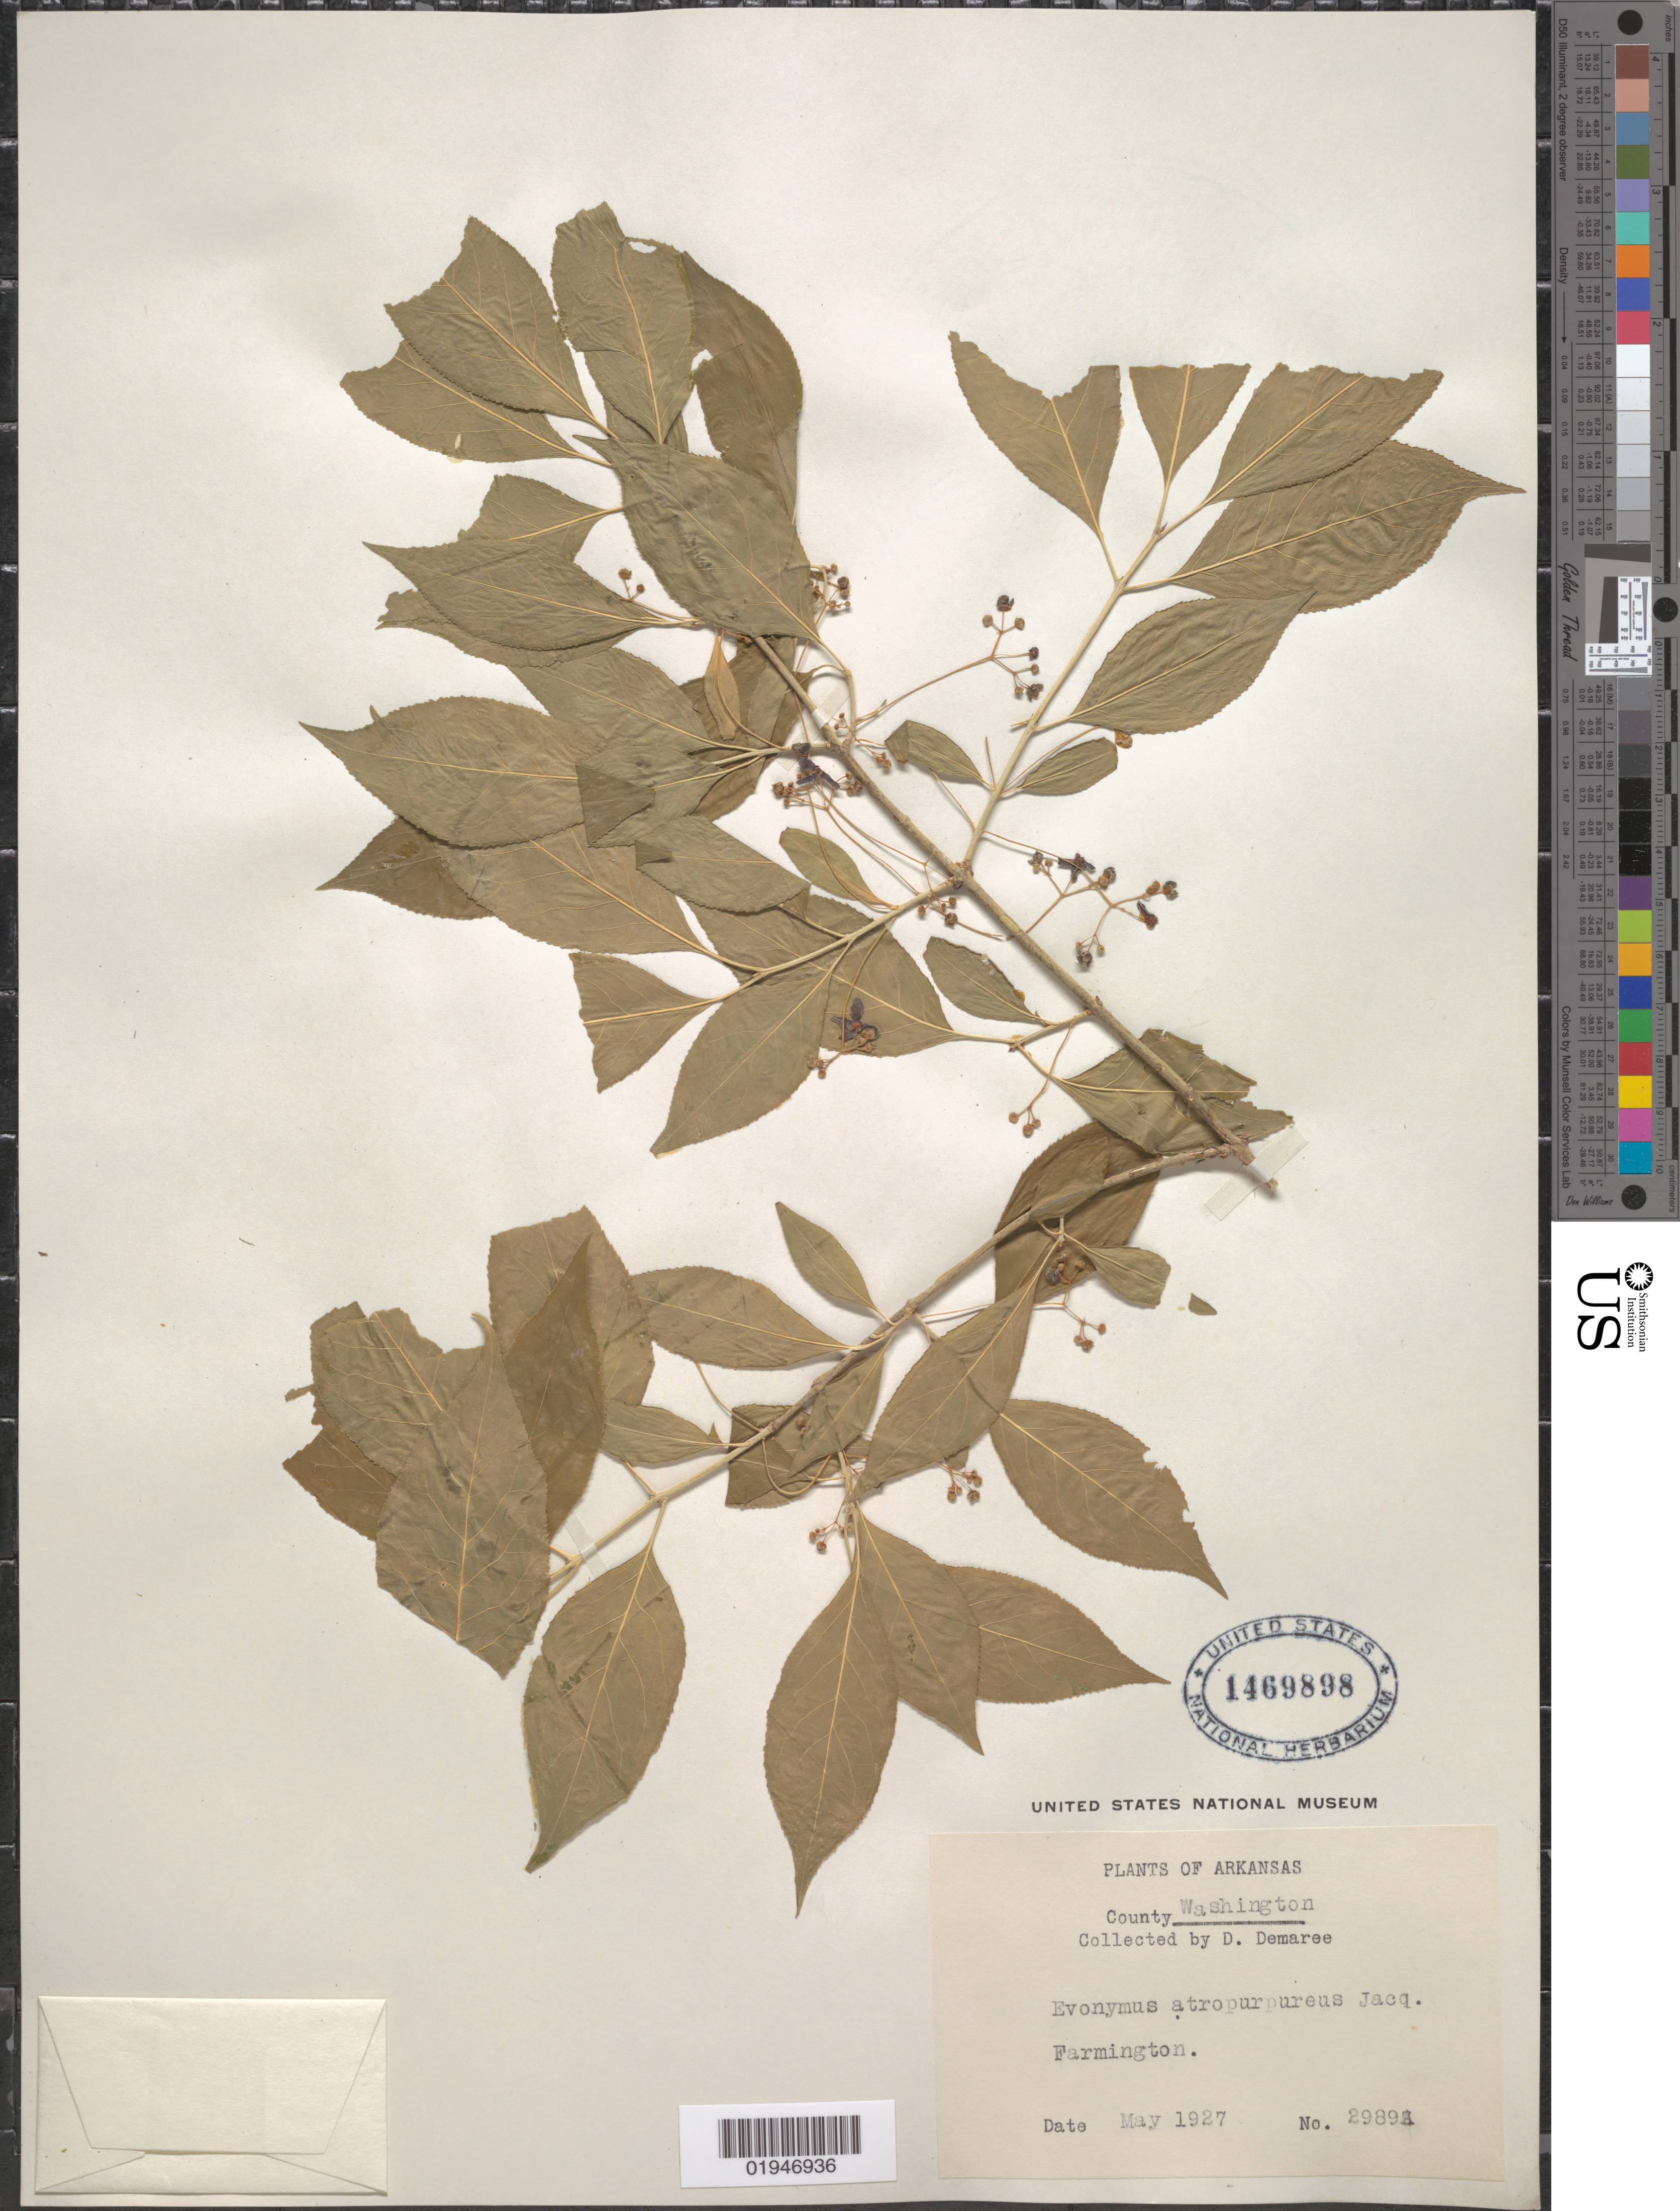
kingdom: Plantae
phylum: Tracheophyta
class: Magnoliopsida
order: Celastrales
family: Celastraceae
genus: Euonymus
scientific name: Euonymus atropurpureus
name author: Jacq.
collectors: D. Demaree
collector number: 2989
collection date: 1927-05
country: United States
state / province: Arkansas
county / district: Washington County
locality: Farmington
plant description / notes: Coll. no. could be: 29892. Label is smudged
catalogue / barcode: US 1469898